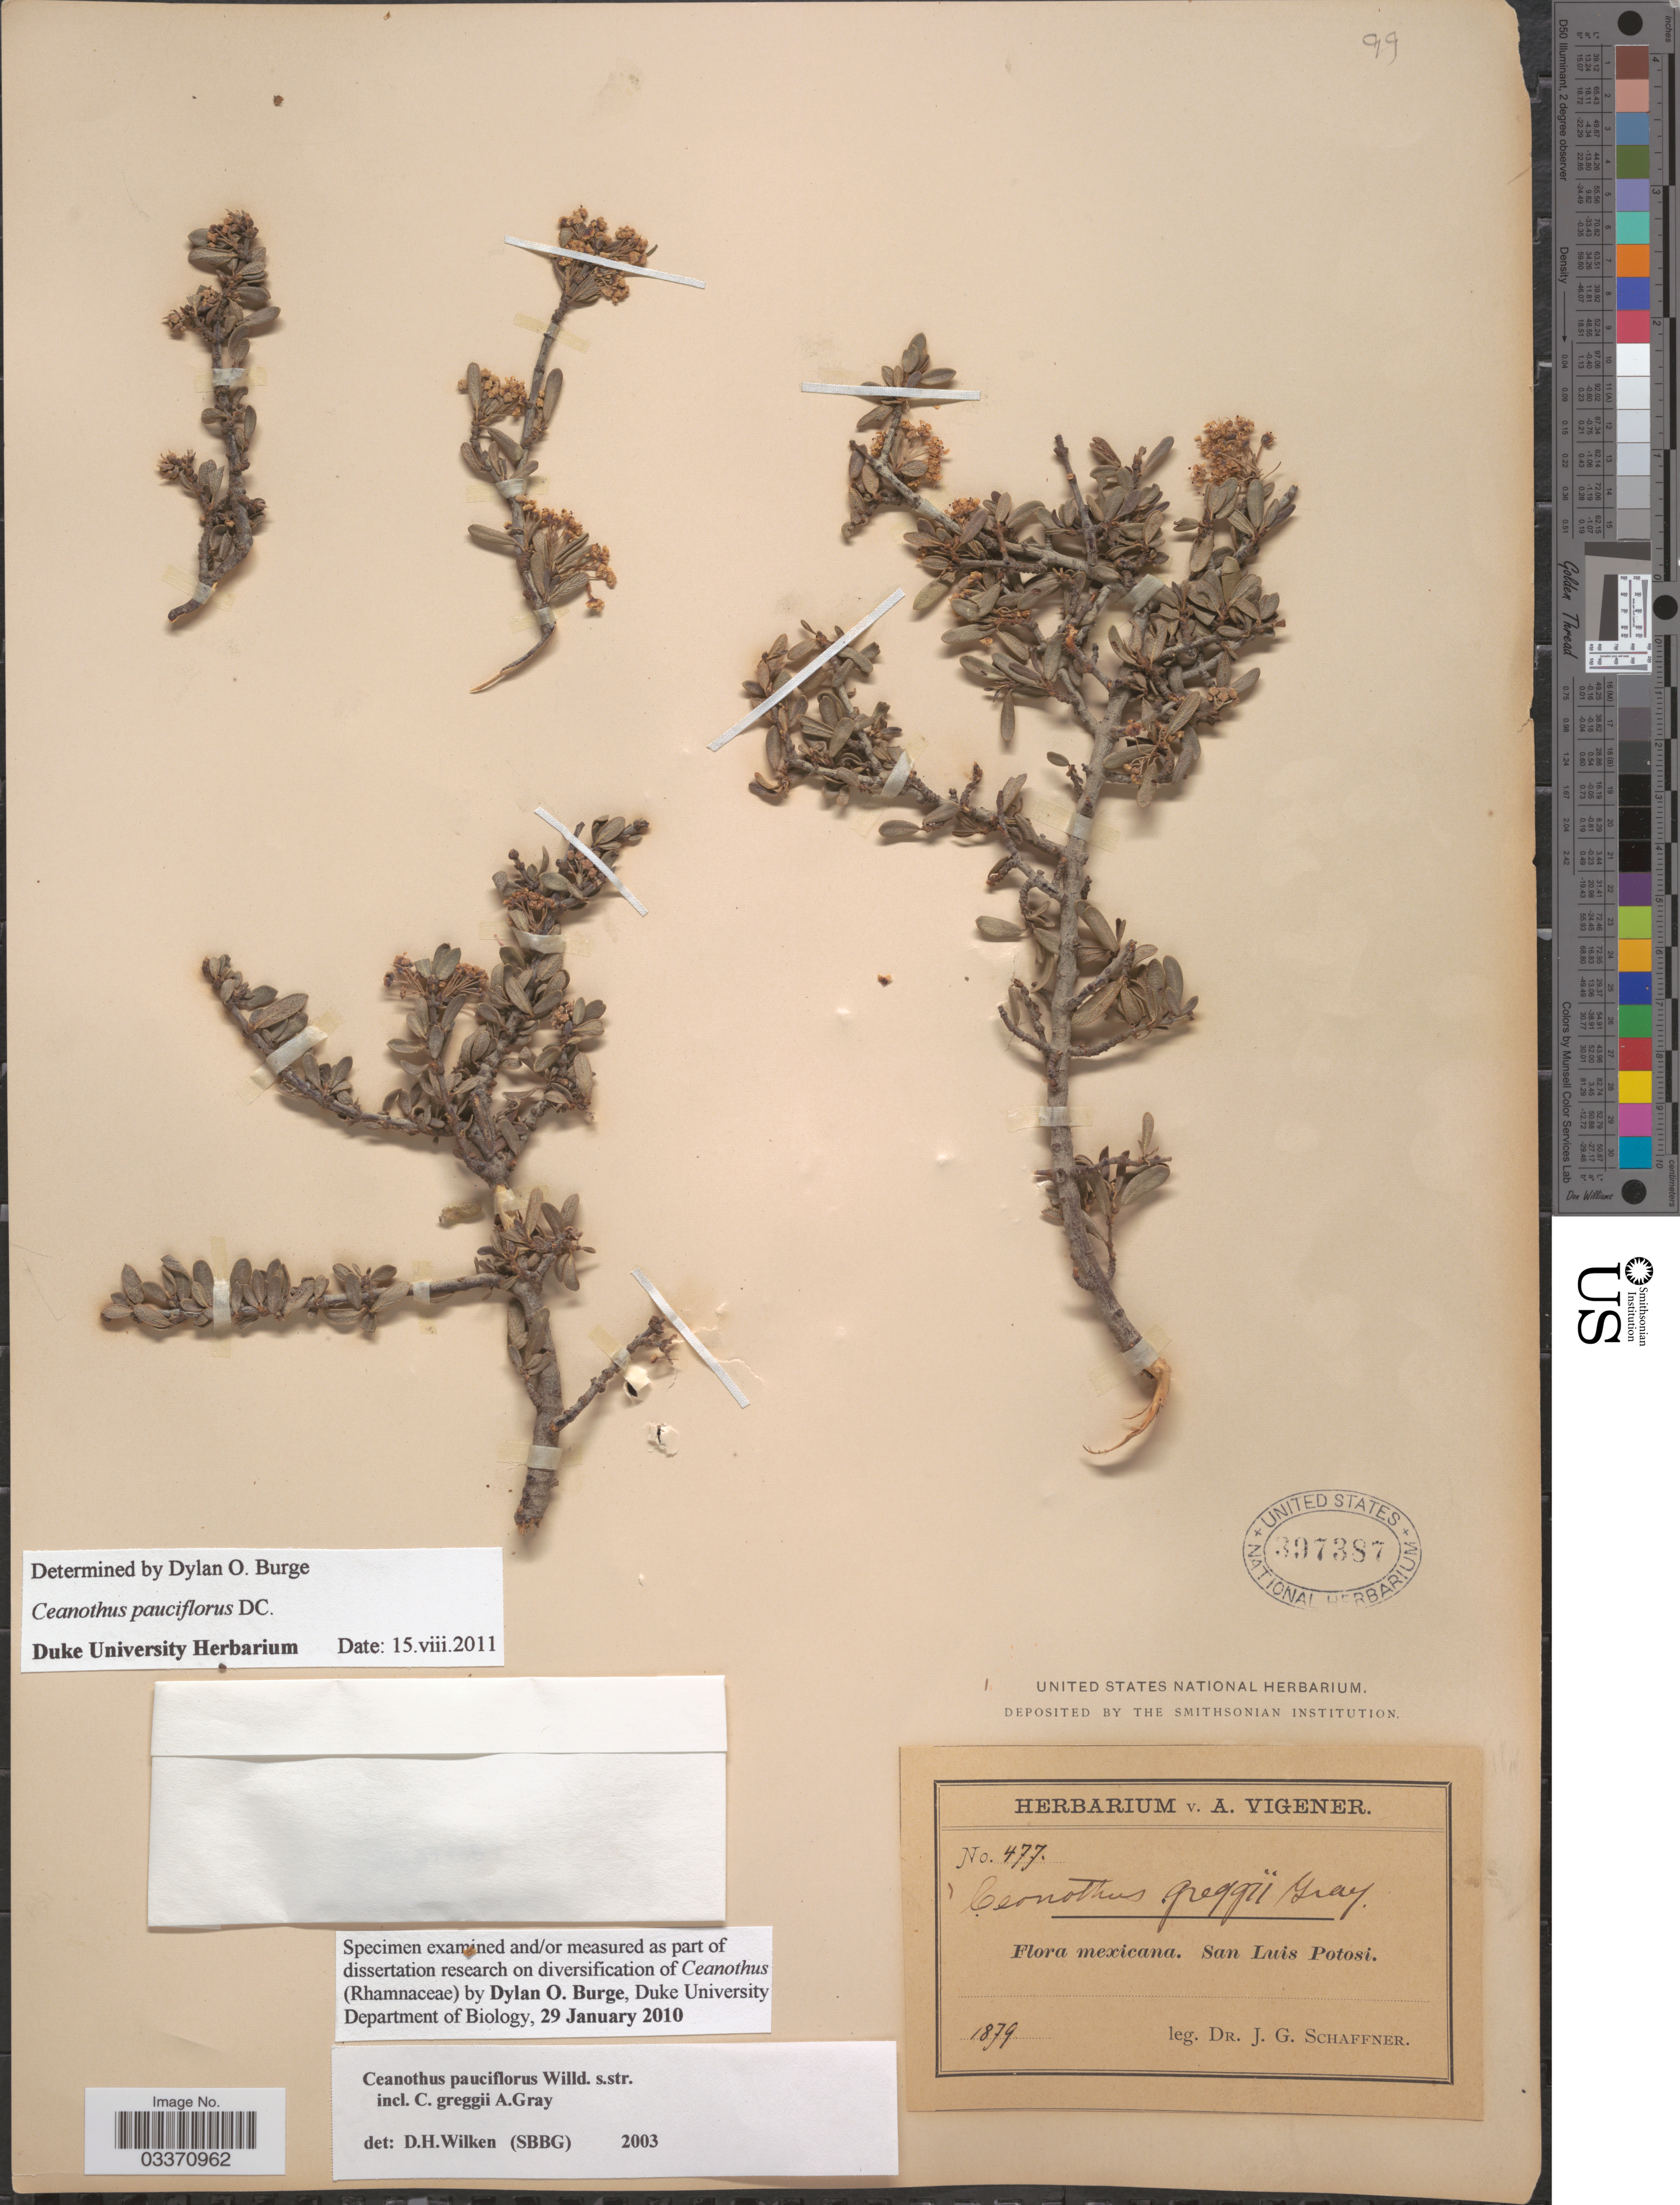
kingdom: Plantae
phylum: Tracheophyta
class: Magnoliopsida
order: Rosales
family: Rhamnaceae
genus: Ceanothus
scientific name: Ceanothus pauciflorus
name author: DC.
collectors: J. G. Schaffner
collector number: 477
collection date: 1879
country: Mexico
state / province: San Luis Potosí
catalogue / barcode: US 397387